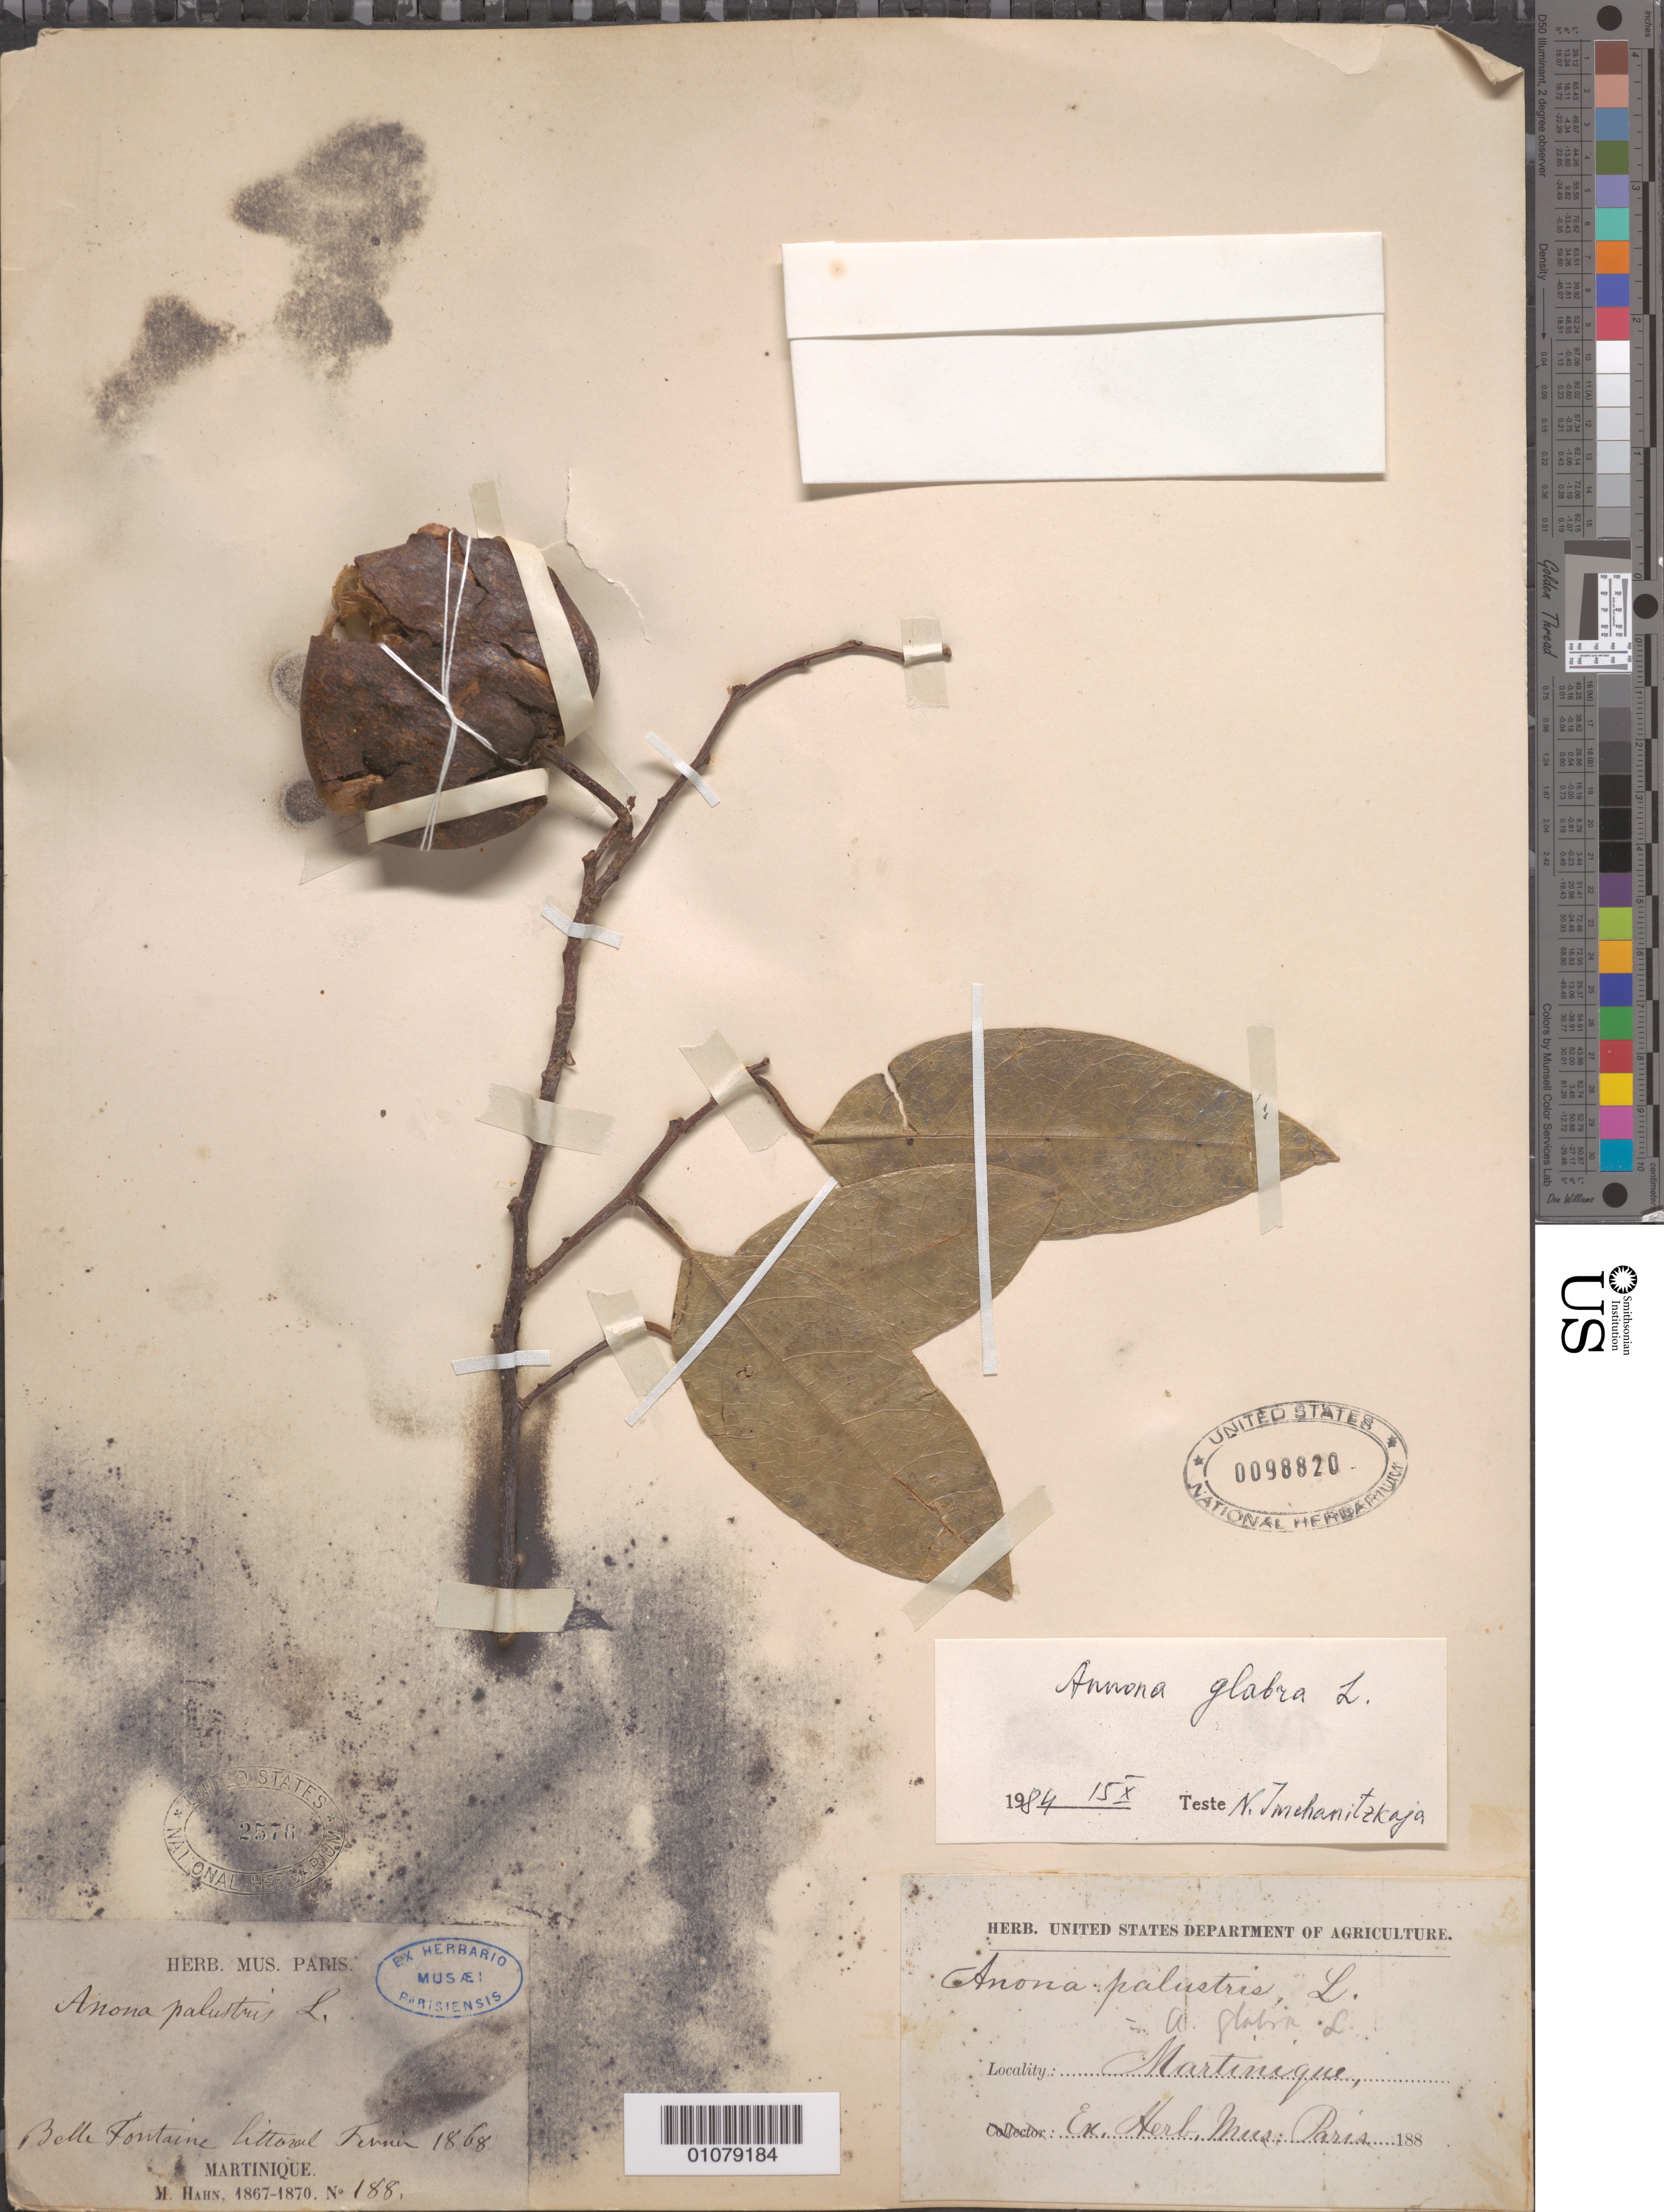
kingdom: Plantae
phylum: Tracheophyta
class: Magnoliopsida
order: Magnoliales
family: Annonaceae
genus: Annona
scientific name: Annona glabra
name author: L.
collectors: M. Hahn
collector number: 188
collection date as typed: Feb 1868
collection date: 1868-02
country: Martinique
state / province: Saint-Pierre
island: Martinique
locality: Belle Fontaine littoral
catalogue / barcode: US 98820